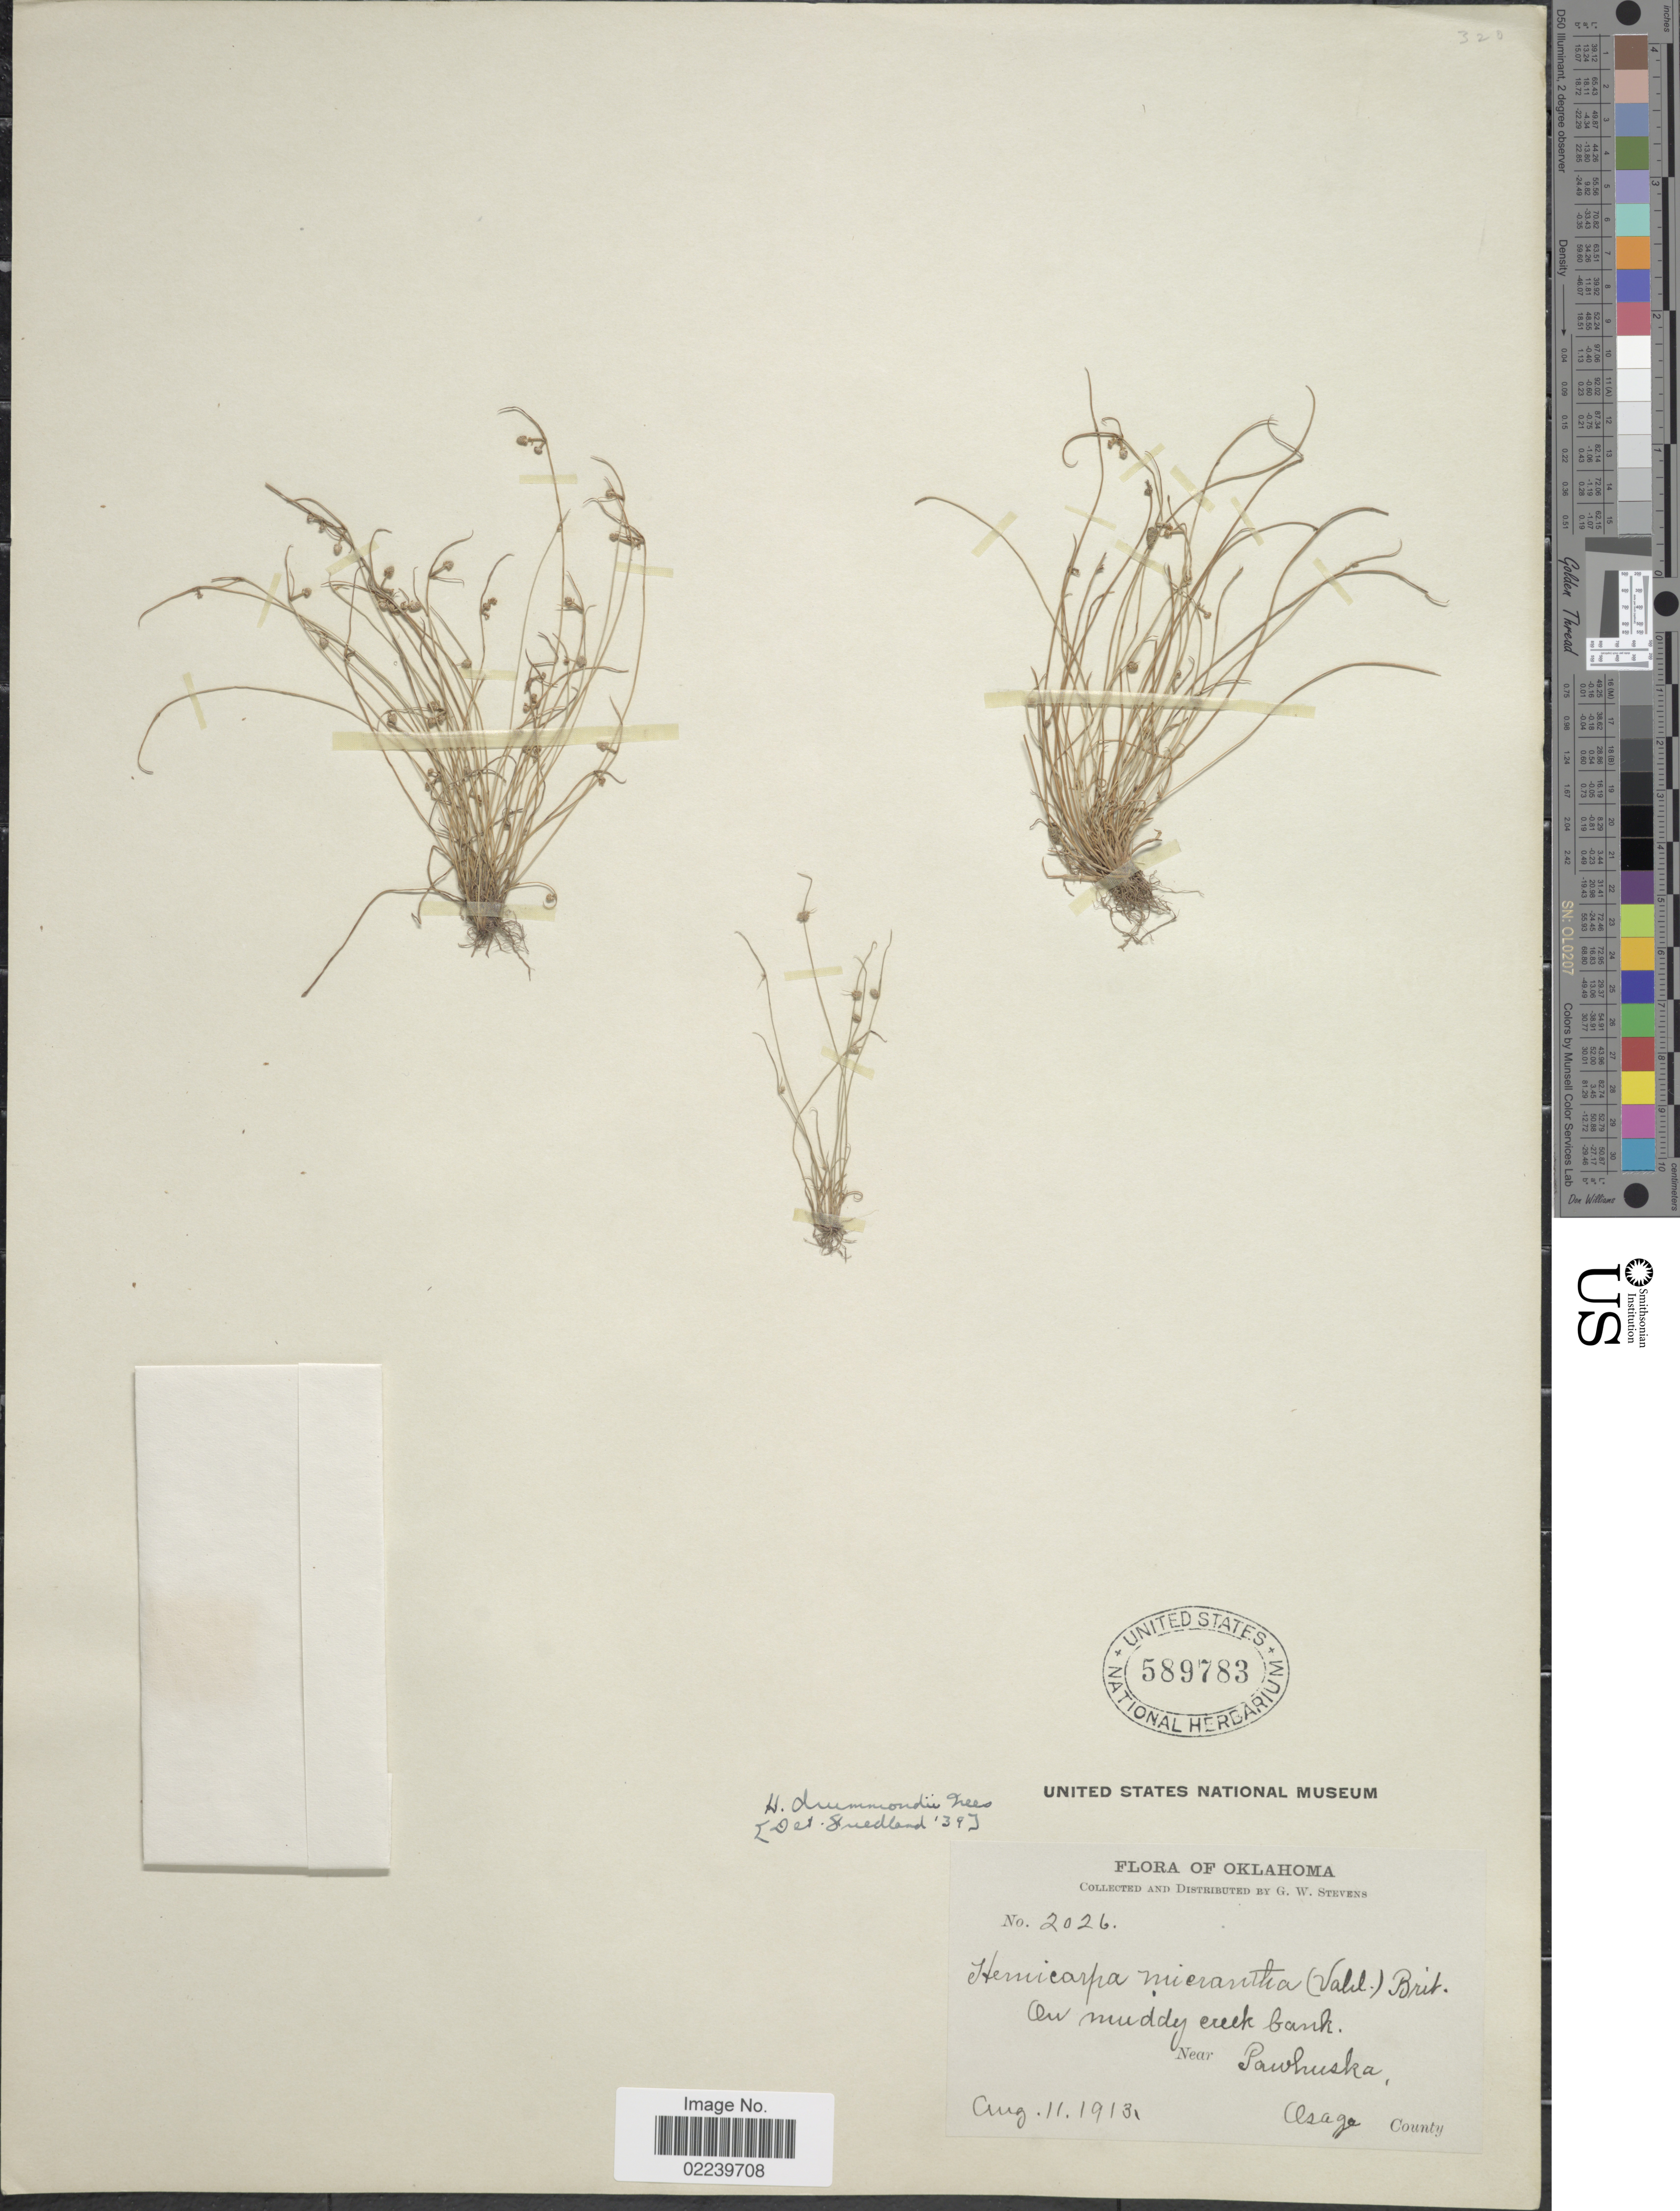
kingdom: Plantae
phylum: Tracheophyta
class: Liliopsida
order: Poales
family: Cyperaceae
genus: Cyperus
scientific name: Cyperus hemidrummondii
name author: Goetgh.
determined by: Strong, M. T., (US), Smithsonian Institution - National Museum of Natural History (UNITED STATES)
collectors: G. W. Stevens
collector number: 2026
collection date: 1913-08-11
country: United States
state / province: Oklahoma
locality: On muddey creek bank, Near Pawhuska, Osage County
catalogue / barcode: US 589783